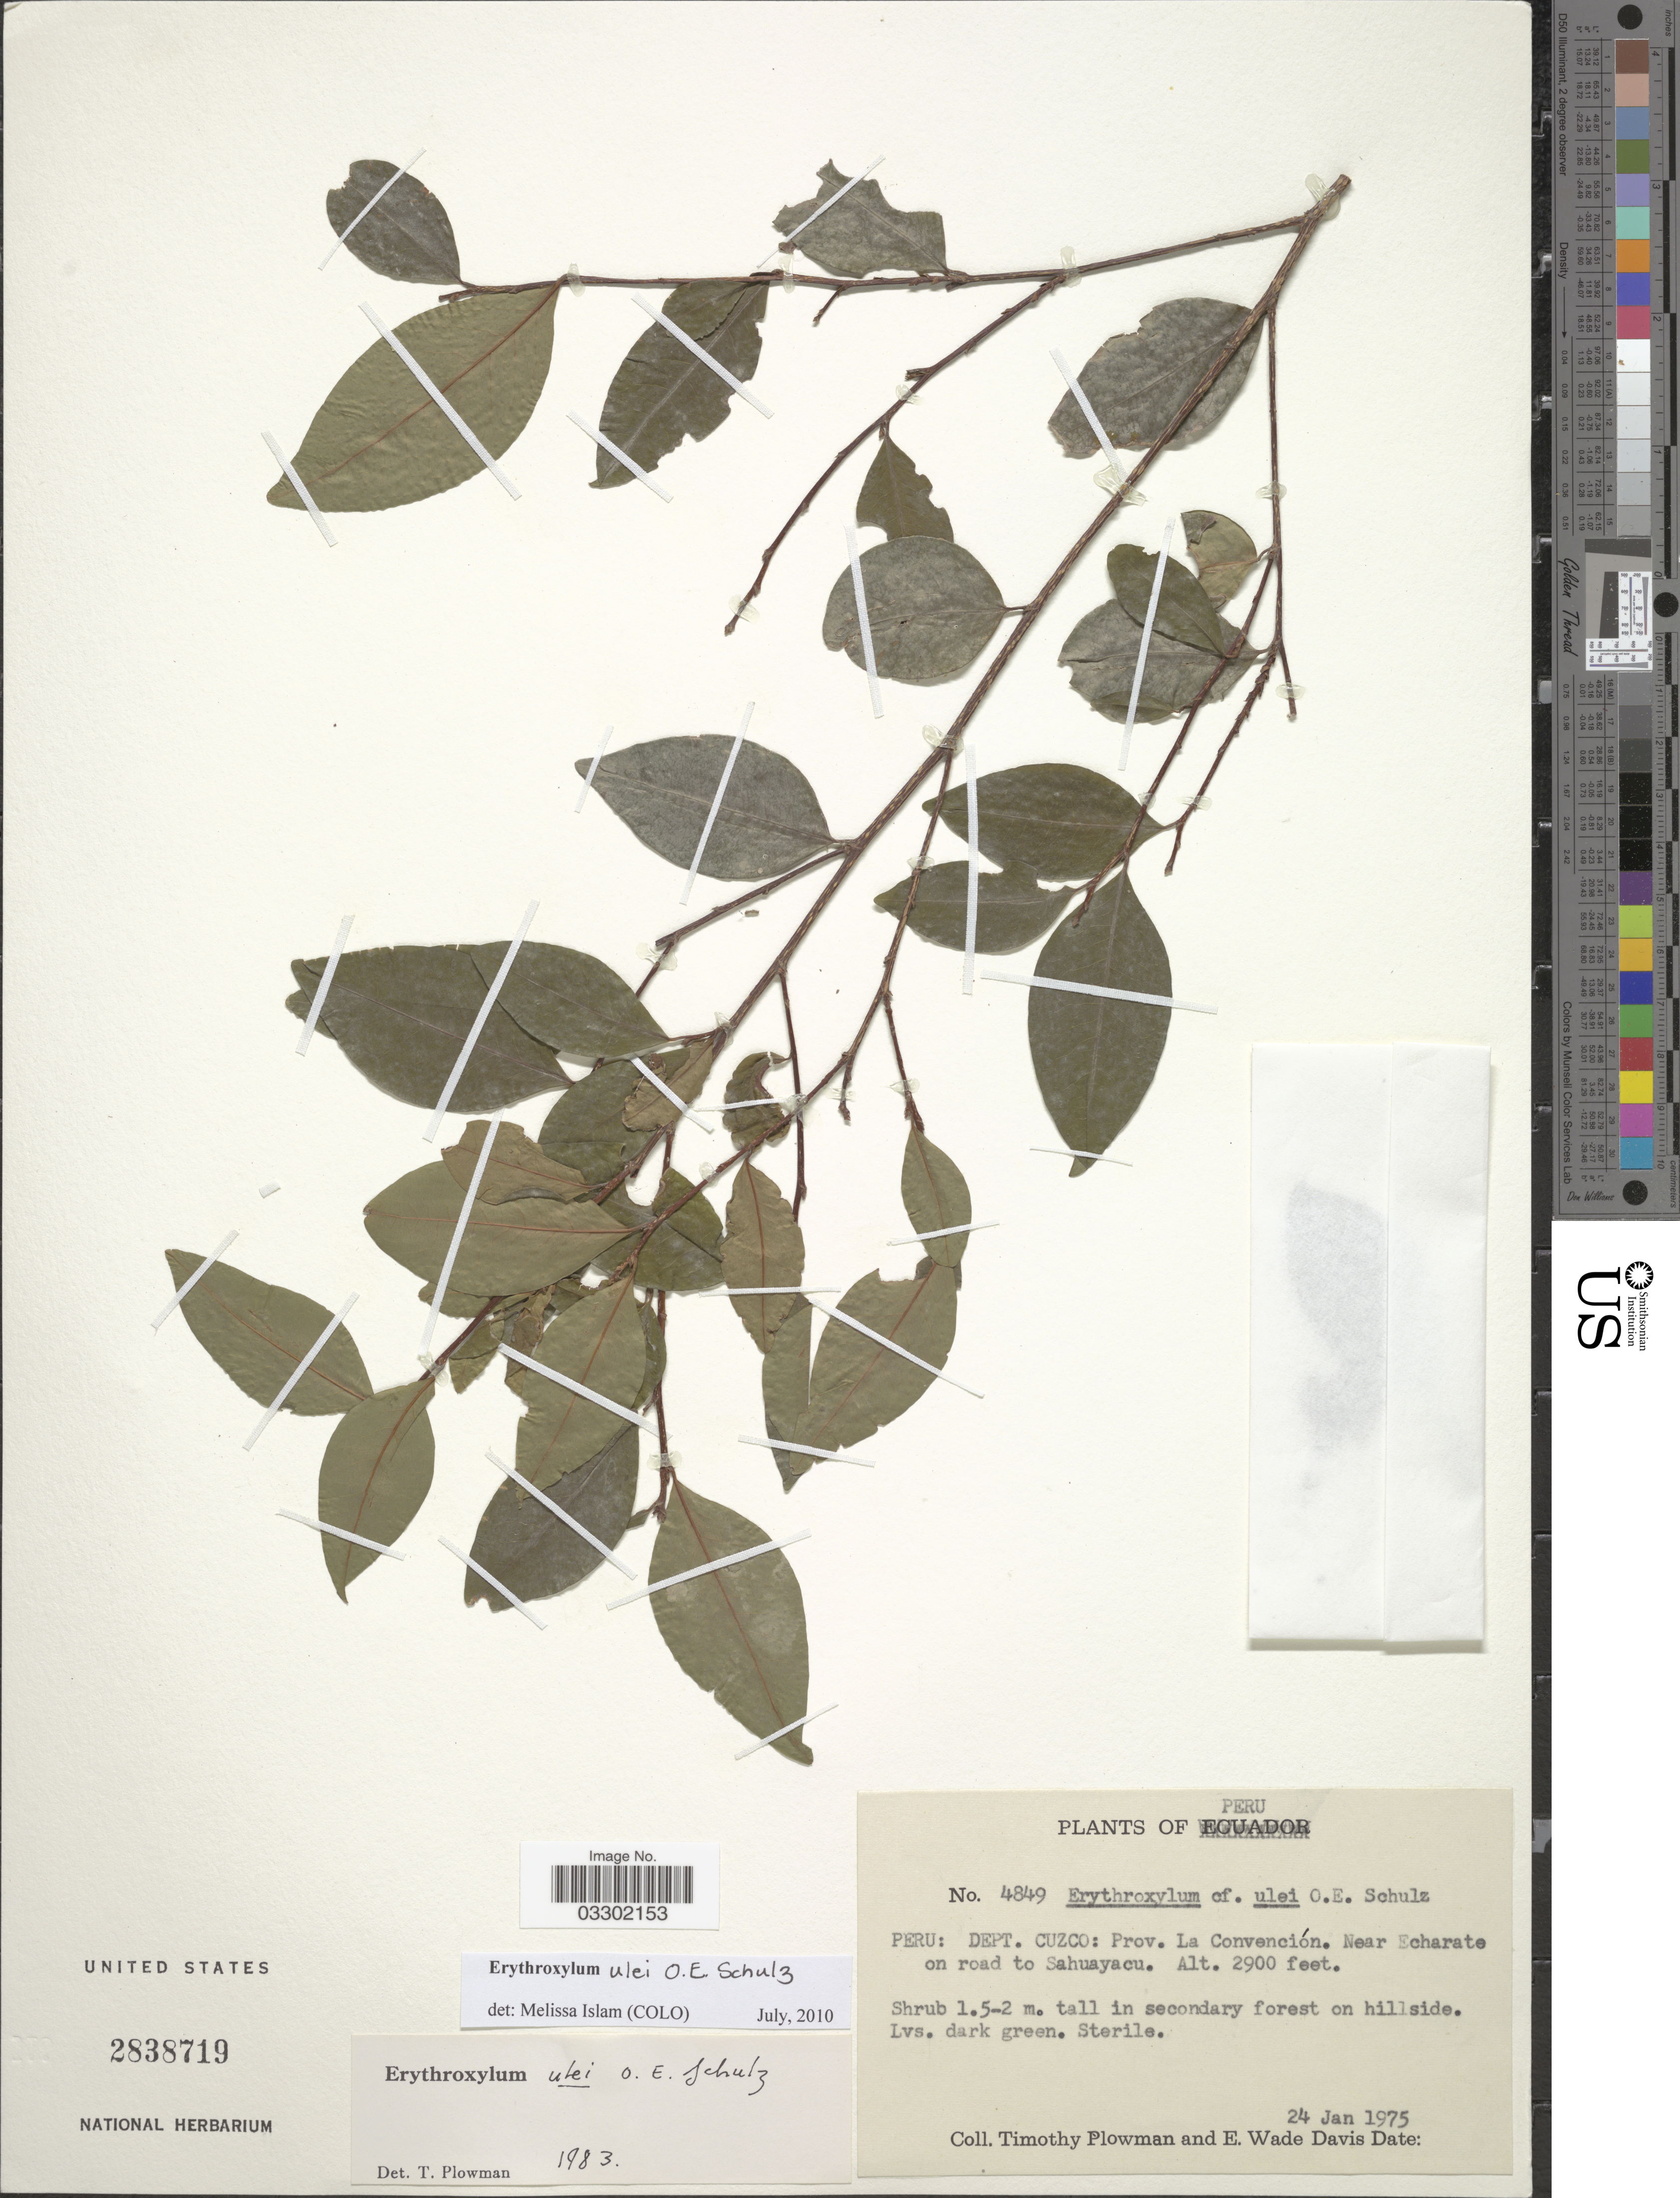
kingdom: Plantae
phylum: Tracheophyta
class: Magnoliopsida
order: Malpighiales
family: Erythroxylaceae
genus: Erythroxylum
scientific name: Erythroxylum ulei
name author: O.E. Schulz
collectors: T. Plowman & E. Wade-Davis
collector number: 4849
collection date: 1975-01-24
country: Peru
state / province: Cusco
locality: Dept. Cuzco: Prov. La Convención. Near Echarate on road to Sahuayacu.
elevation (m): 884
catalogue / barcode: US 2838719